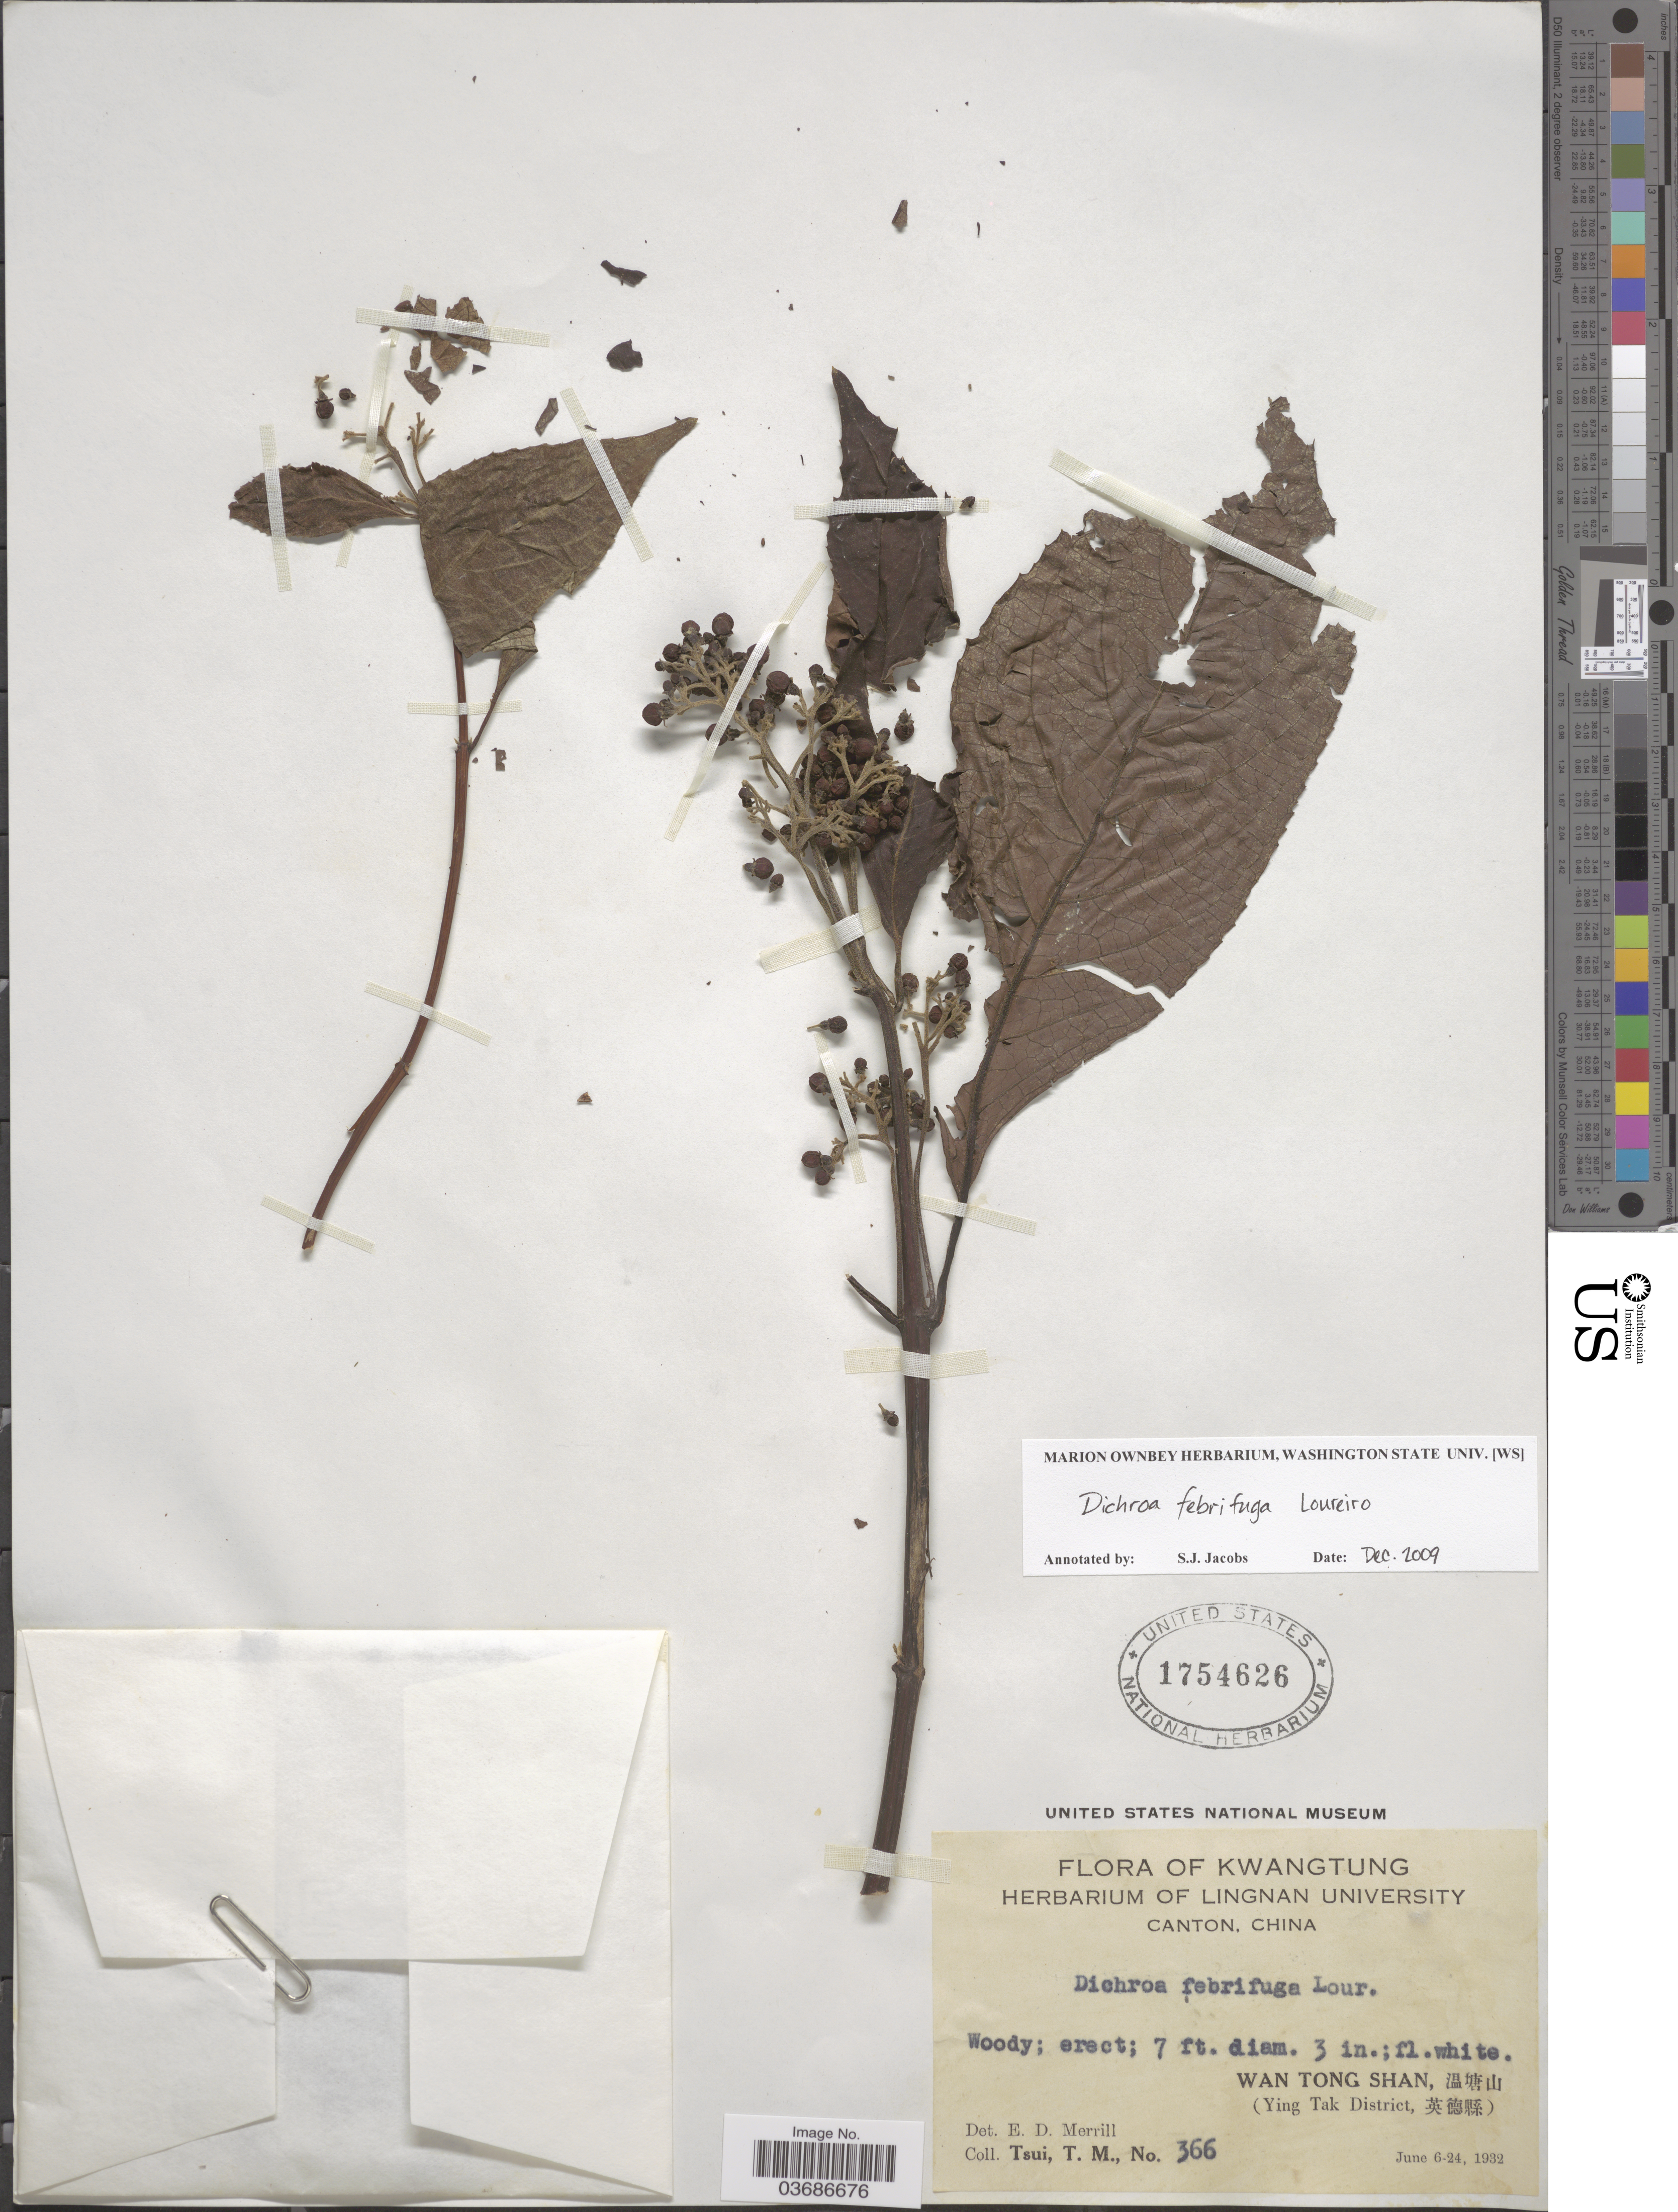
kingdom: Plantae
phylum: Tracheophyta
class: Magnoliopsida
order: Cornales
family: Hydrangeaceae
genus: Hydrangea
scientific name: Hydrangea febrifuga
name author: (Lour.) Y. De Smet & C. Granados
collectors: T. Tsui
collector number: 366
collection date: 1932-06-06/1932-06-24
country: China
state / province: Guangdong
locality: Kwangtung. Wan Tong Shan, X. (Ying Tak District, X).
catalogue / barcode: US 1754626